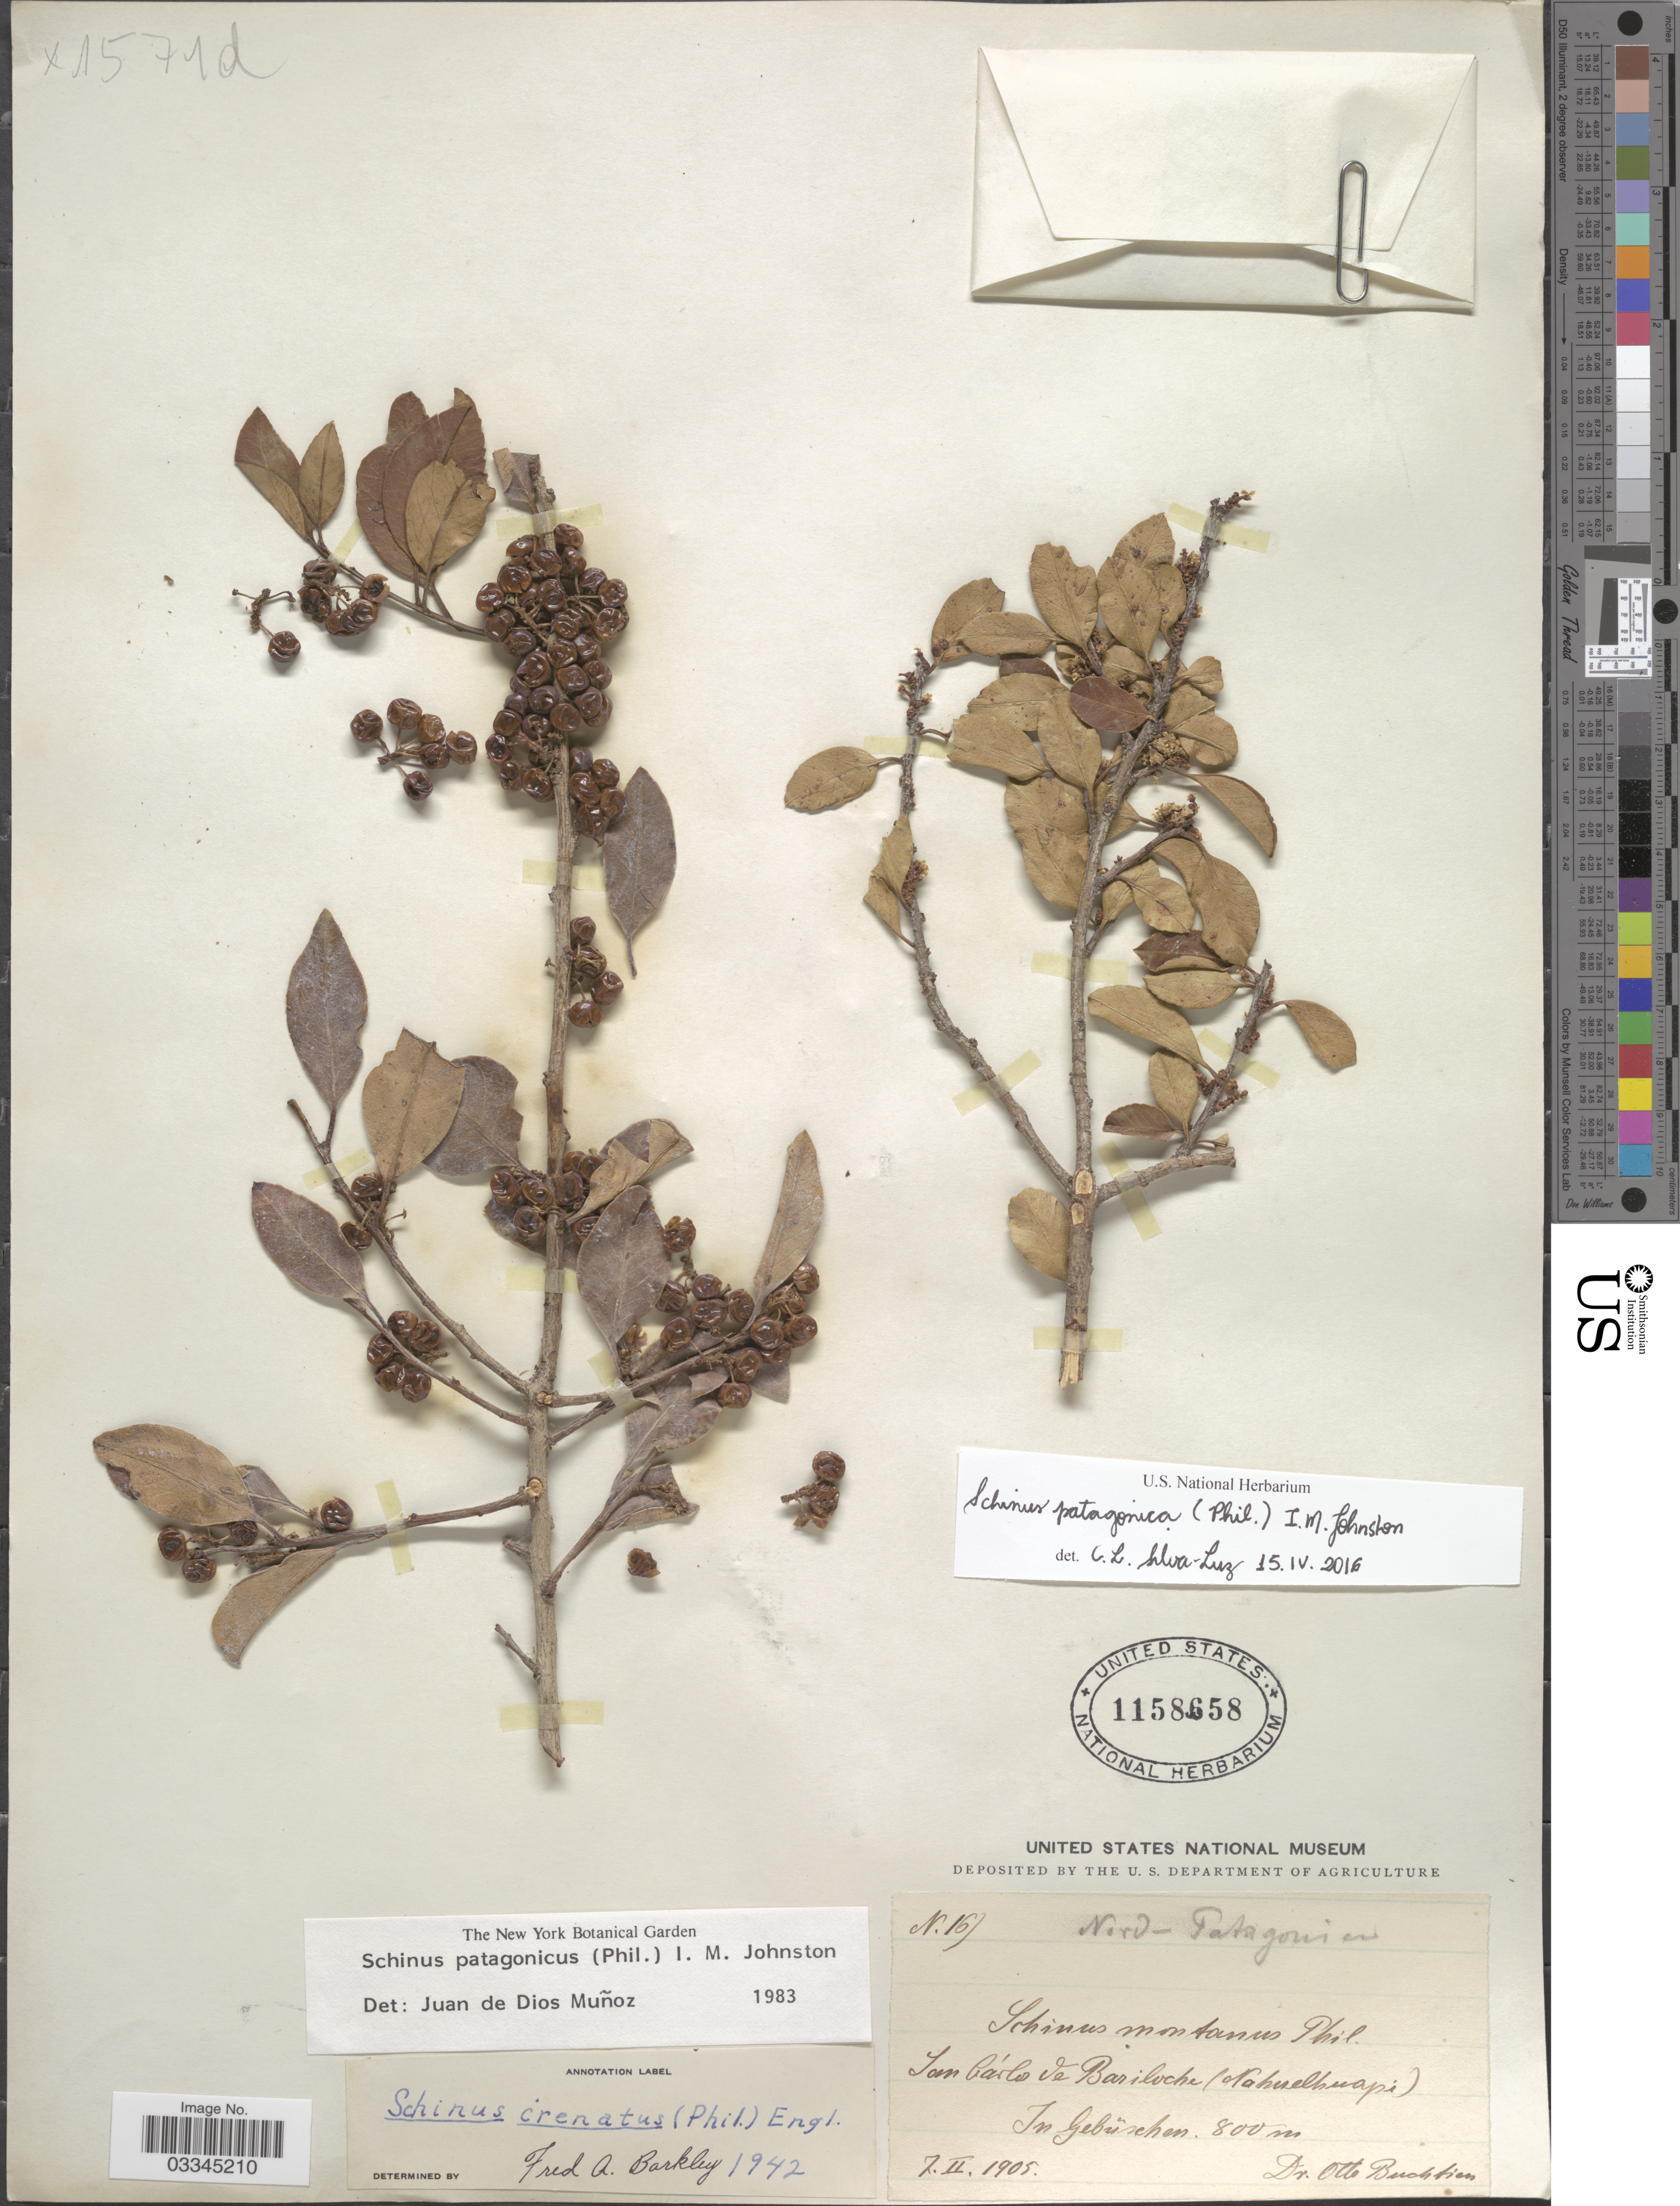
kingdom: Plantae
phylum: Tracheophyta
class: Magnoliopsida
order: Sapindales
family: Anacardiaceae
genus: Schinus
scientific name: Schinus patagonica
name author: (Phil.) I.M. Johnst.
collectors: O. Buchtien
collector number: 16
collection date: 1905-02-07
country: Argentina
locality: Nord - Patagonia, San Cárlos de Bariloche (Nahuelhuapi).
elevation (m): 800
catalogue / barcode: US 1158658